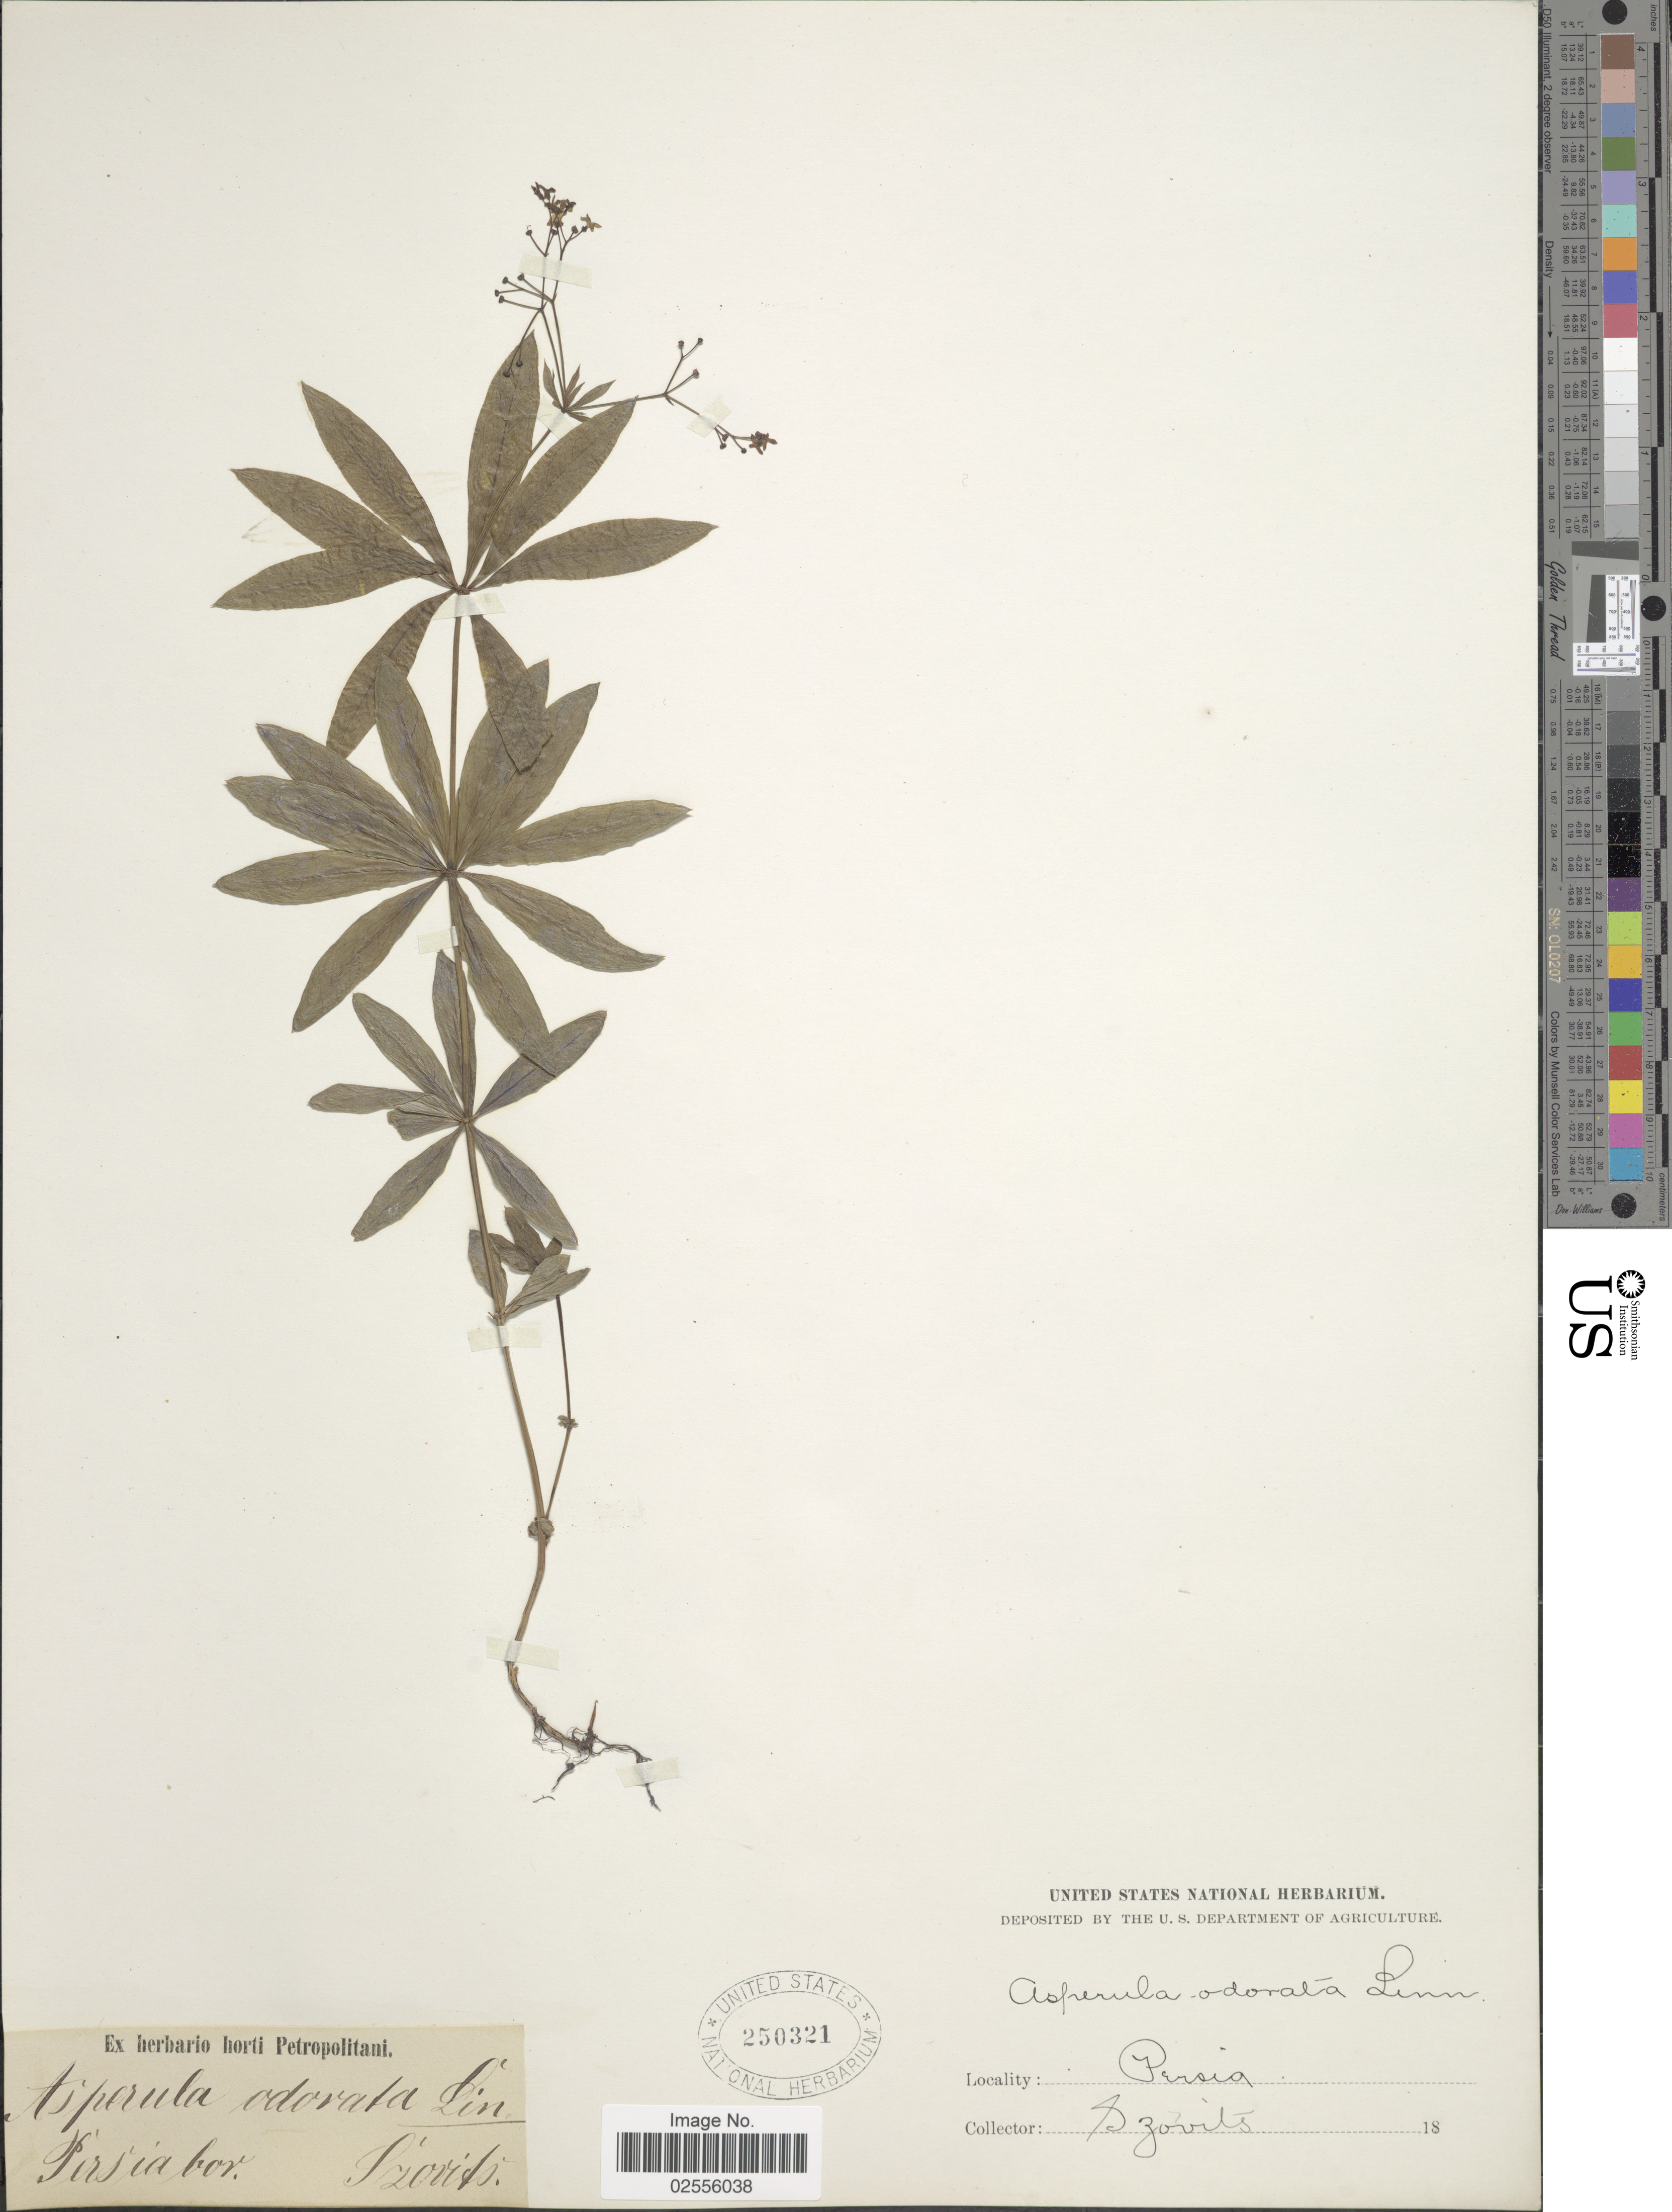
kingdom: Plantae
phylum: Tracheophyta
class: Magnoliopsida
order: Gentianales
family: Rubiaceae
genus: Asperula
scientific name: Asperula odorata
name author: L.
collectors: Szovits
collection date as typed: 18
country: Iran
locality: Persia bor.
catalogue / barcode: US 250321